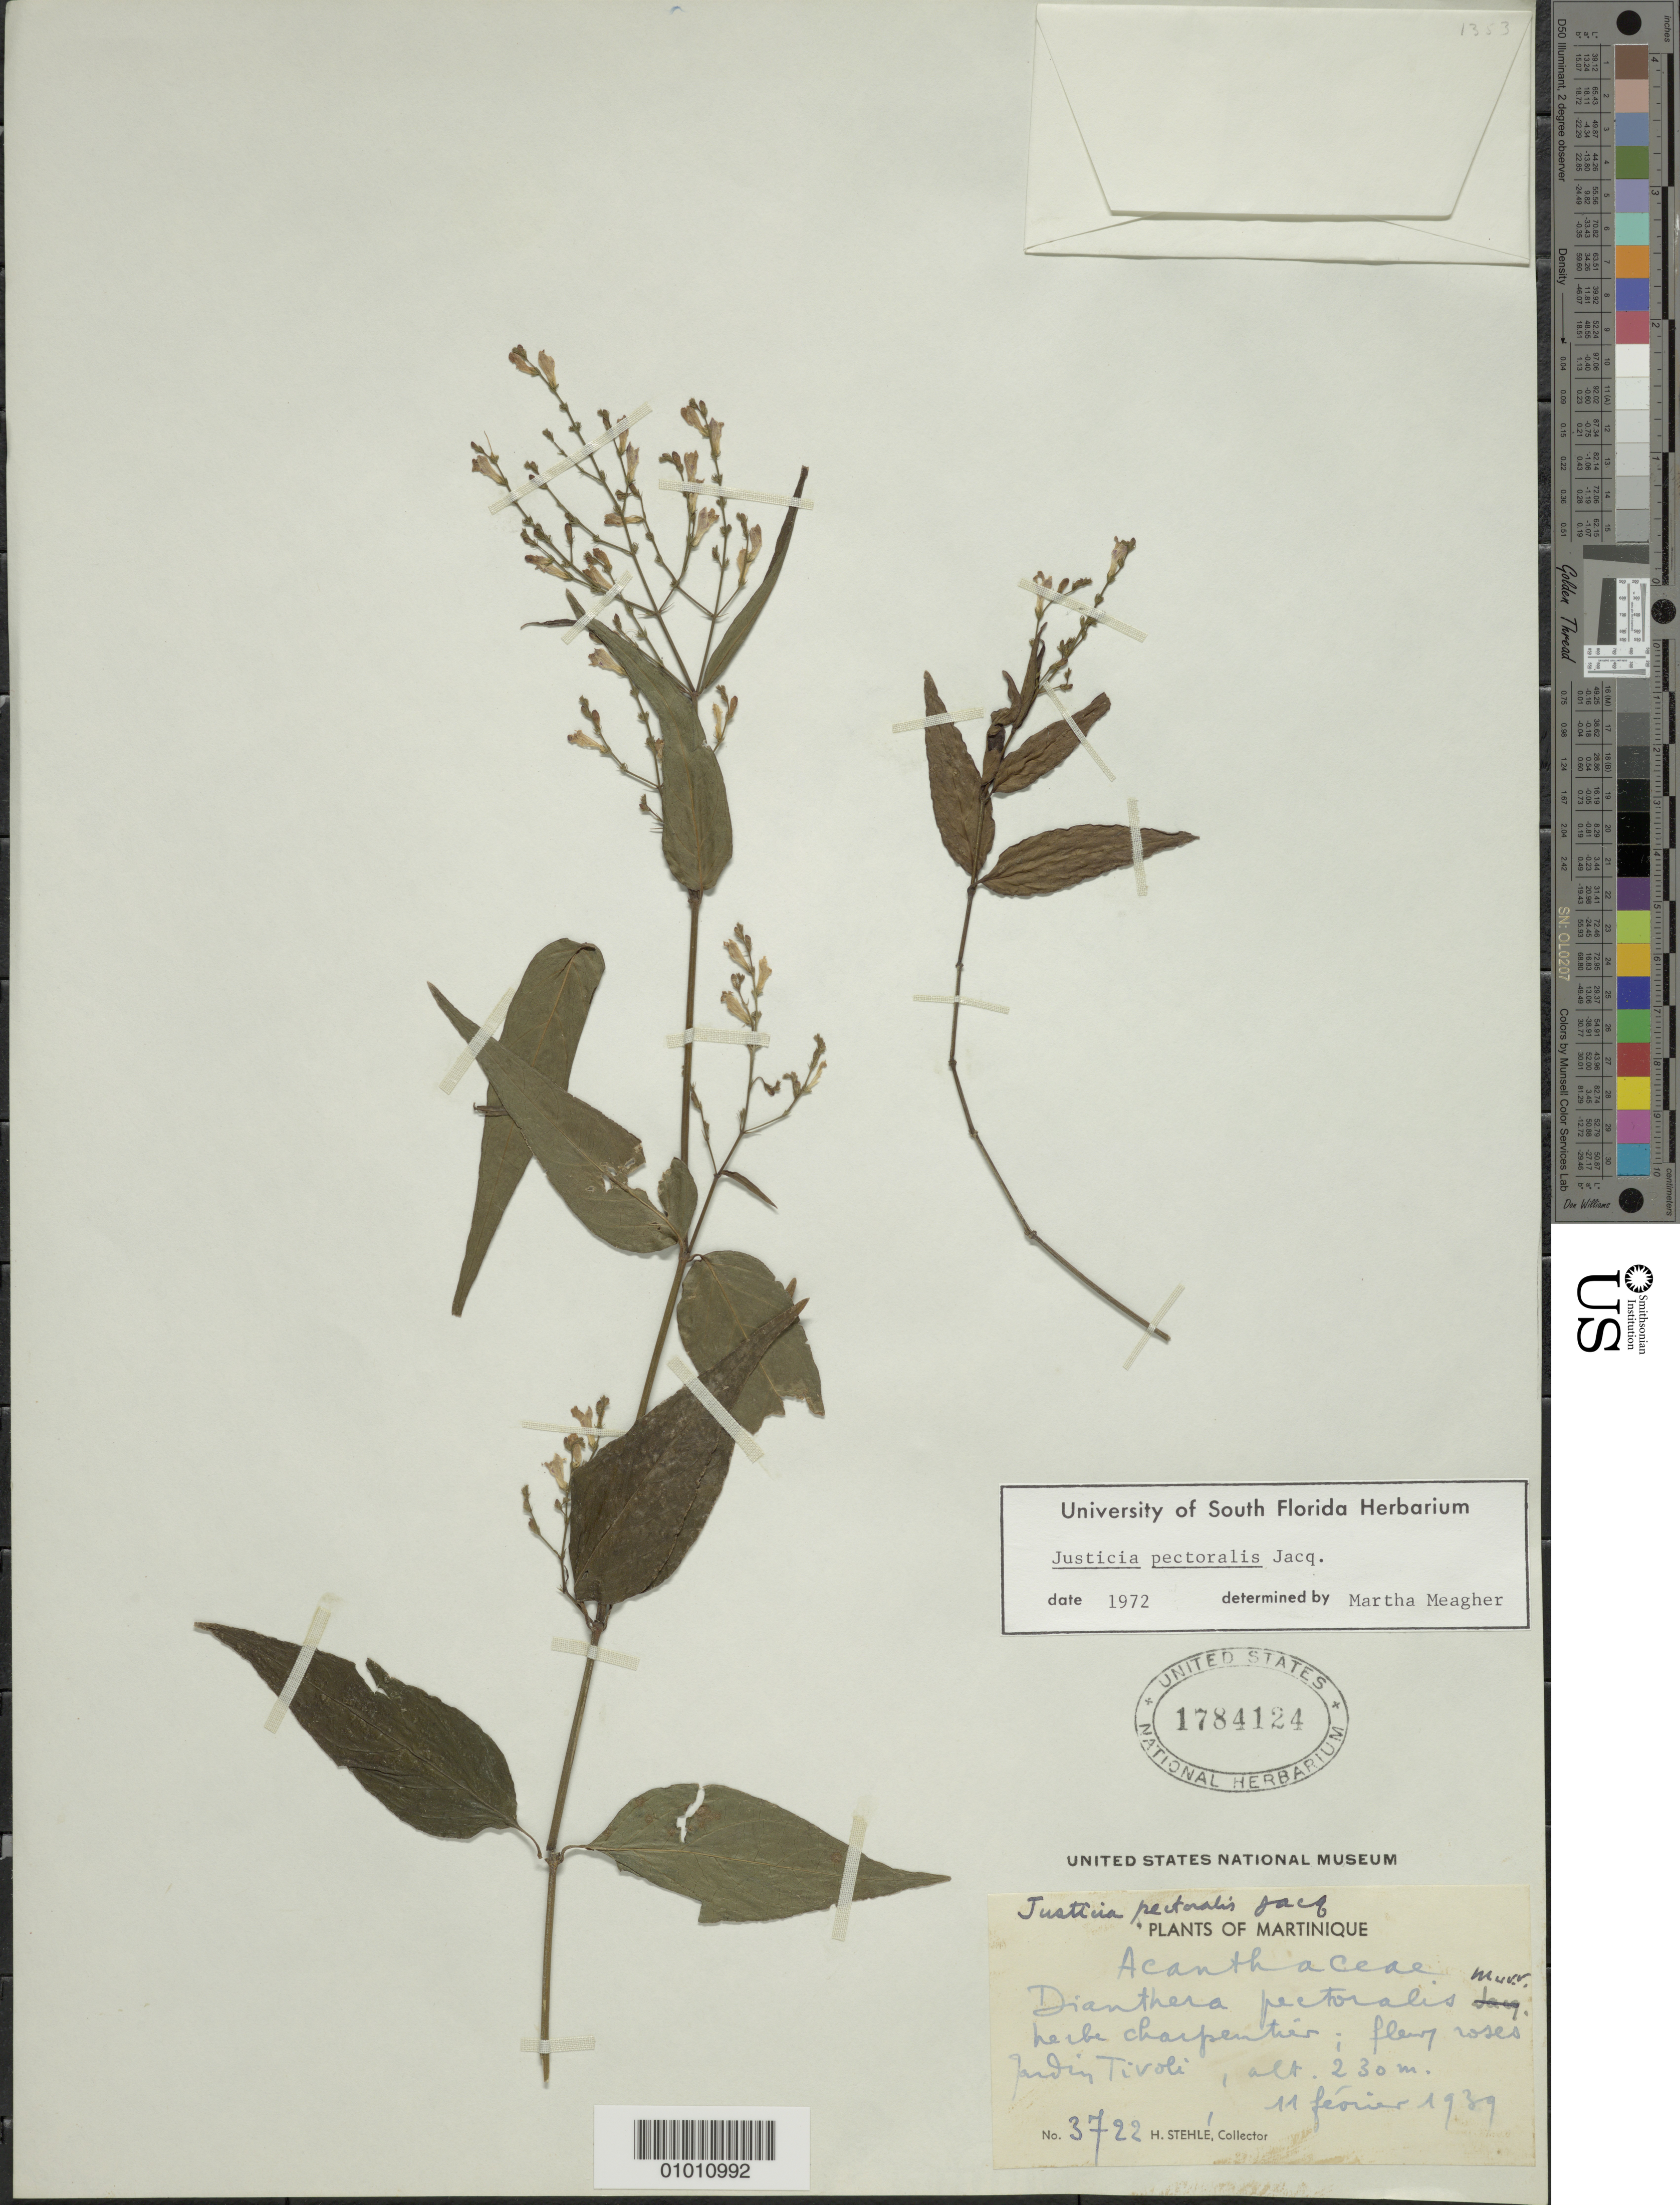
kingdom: Plantae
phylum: Tracheophyta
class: Magnoliopsida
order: Lamiales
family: Acanthaceae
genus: Justicia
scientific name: Justicia pectoralis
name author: Jacq.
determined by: Meagher, M.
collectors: H. Stehlé & M. Stehlé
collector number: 3722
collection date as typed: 11 Feb 1939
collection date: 1939-02-11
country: Martinique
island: Martinique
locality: Jardin Tivoli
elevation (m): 230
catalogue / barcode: US 1784124